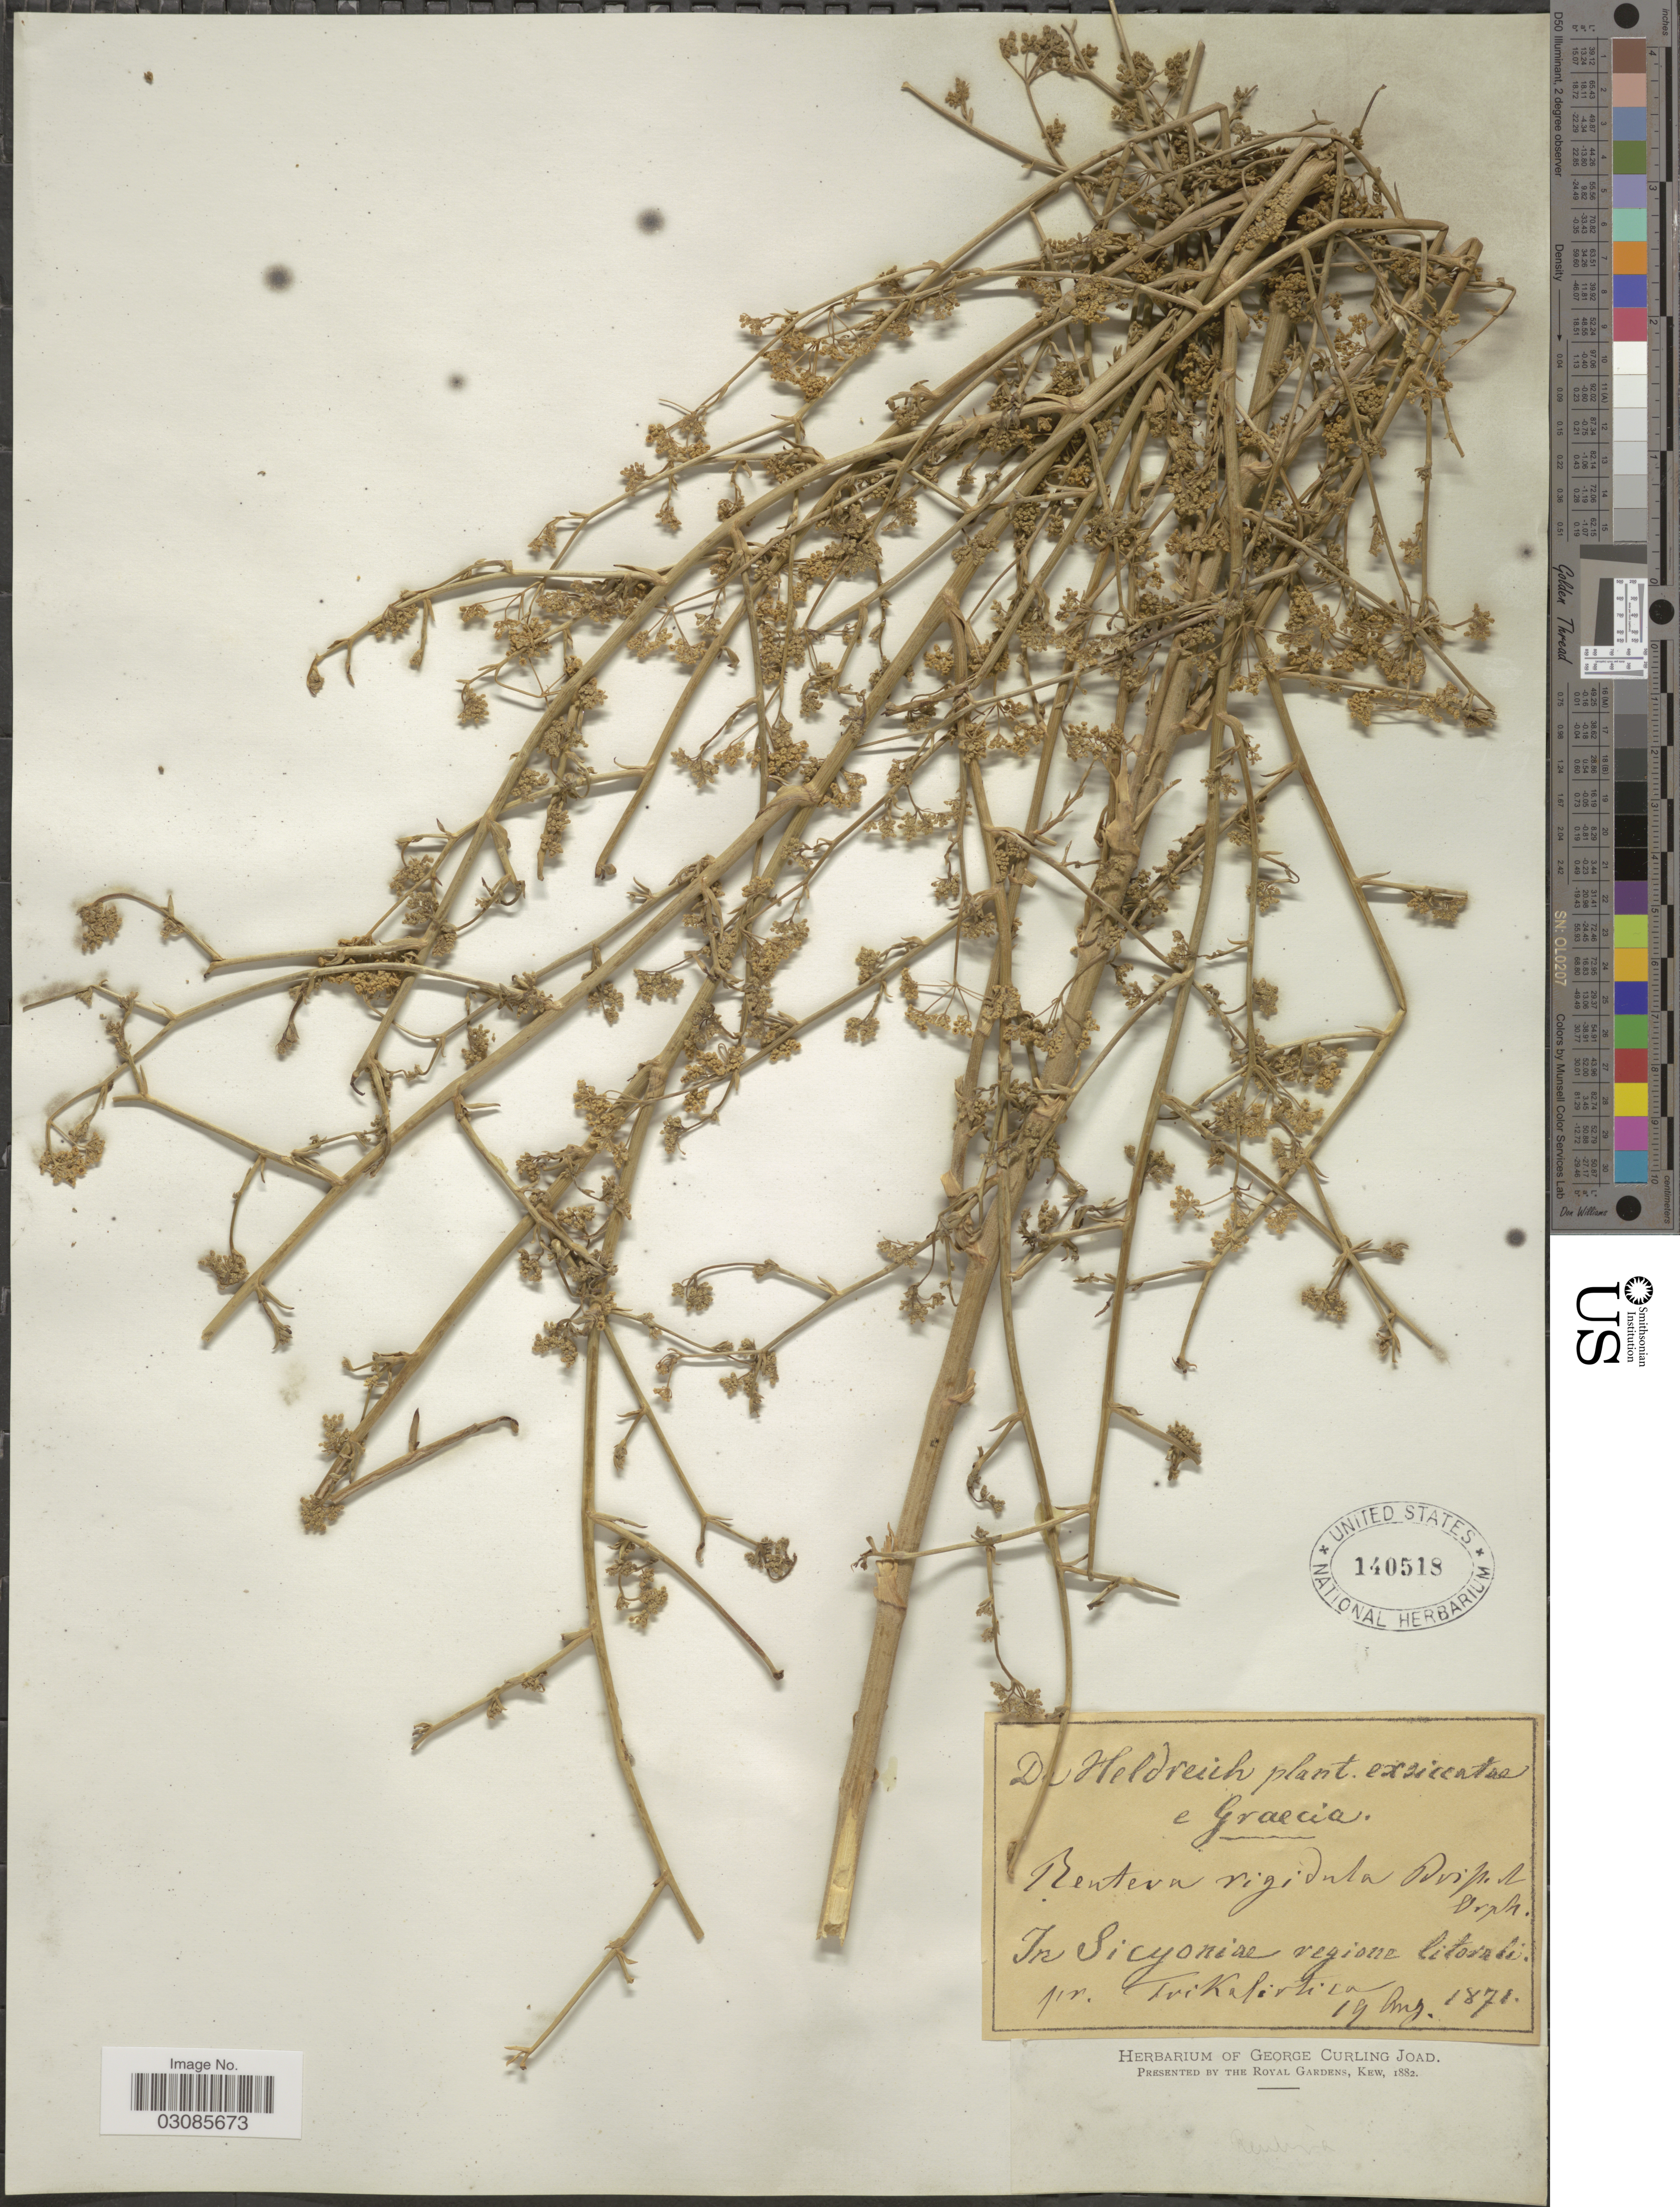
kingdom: Plantae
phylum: Tracheophyta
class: Magnoliopsida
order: Apiales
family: Apiaceae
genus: Pimpinella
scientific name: Pimpinella rigidula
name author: (Boiss. & Orph.) H. Wolff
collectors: -. De Heldreich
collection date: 1871-08-19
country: Greece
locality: Gracecia. In Sicyoniae regione litorale nr. Trikalirtica.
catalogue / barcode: US 140518